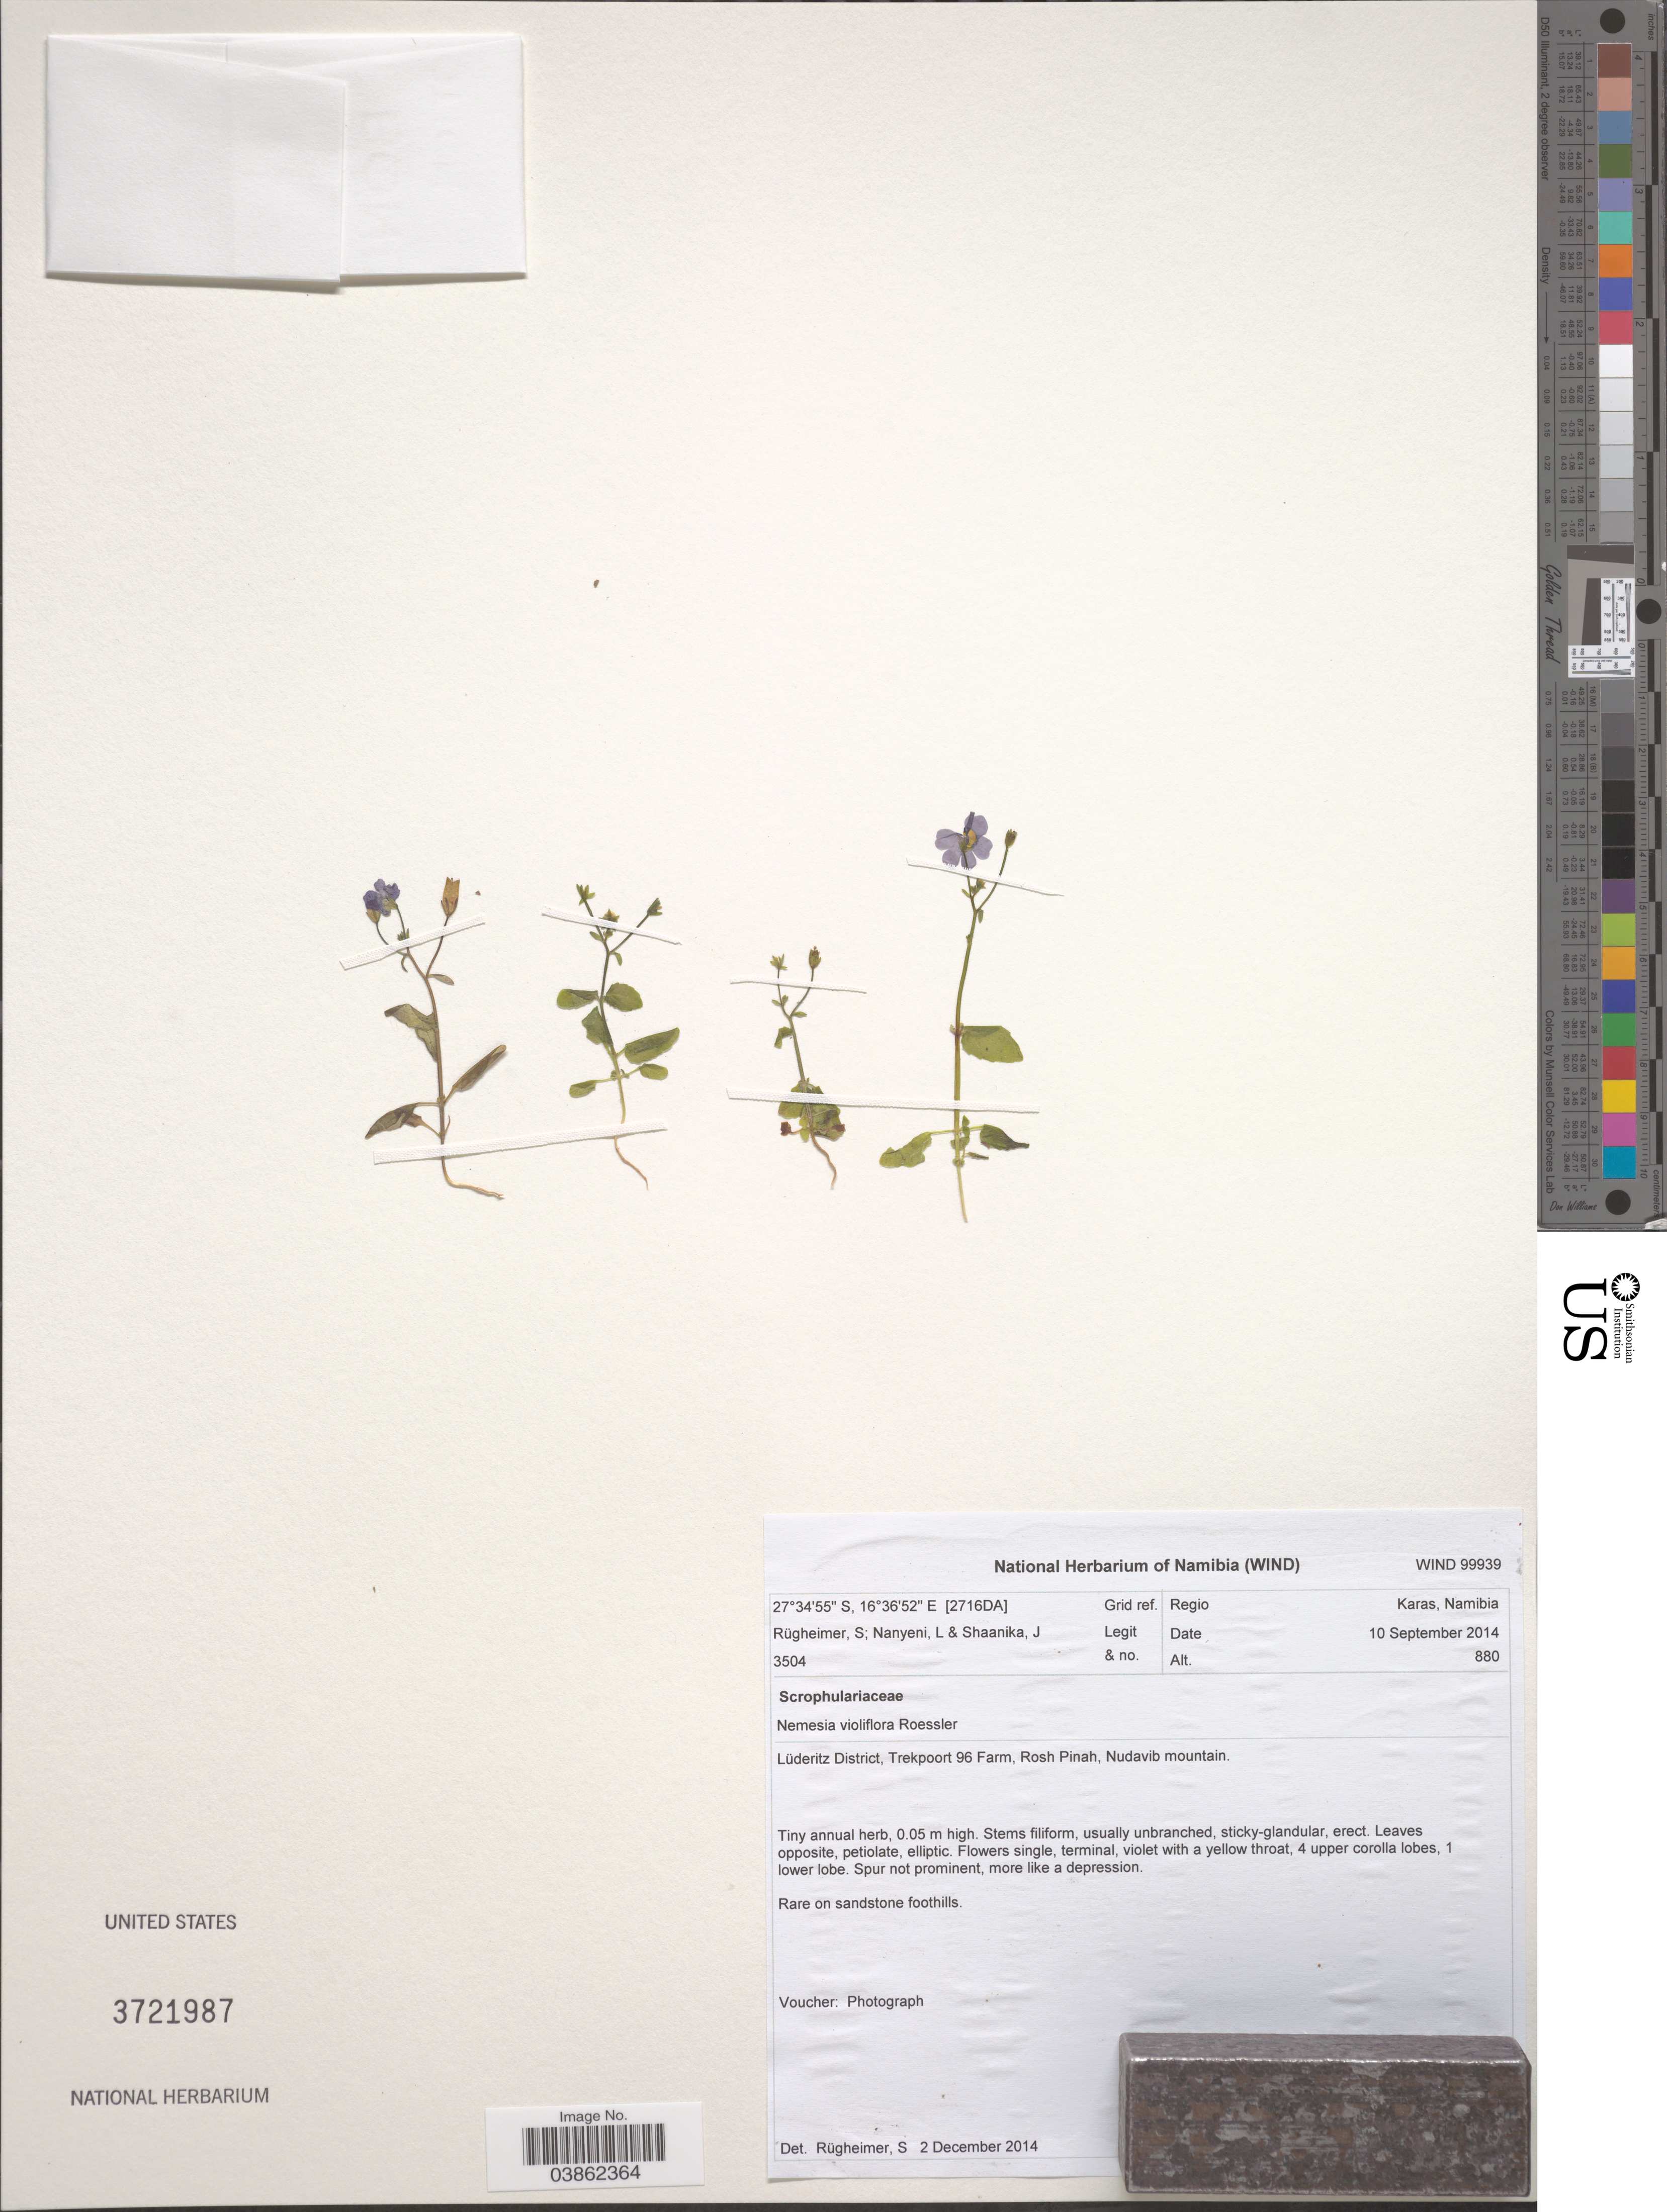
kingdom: Plantae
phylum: Tracheophyta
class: Magnoliopsida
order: Lamiales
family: Scrophulariaceae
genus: Nemesia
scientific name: Nemesia violiflora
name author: Roessler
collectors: S. Rugheimer, L. Nanyeni & J. Shaanika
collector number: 3504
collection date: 2014-09-10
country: Namibia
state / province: Karas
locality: Grid ref. [2716DA]. Regio Karas. Lüderitz District, Trekpoort 96 Farm, Rosh Pinah, Nudavib mountain.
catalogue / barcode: US 3721987